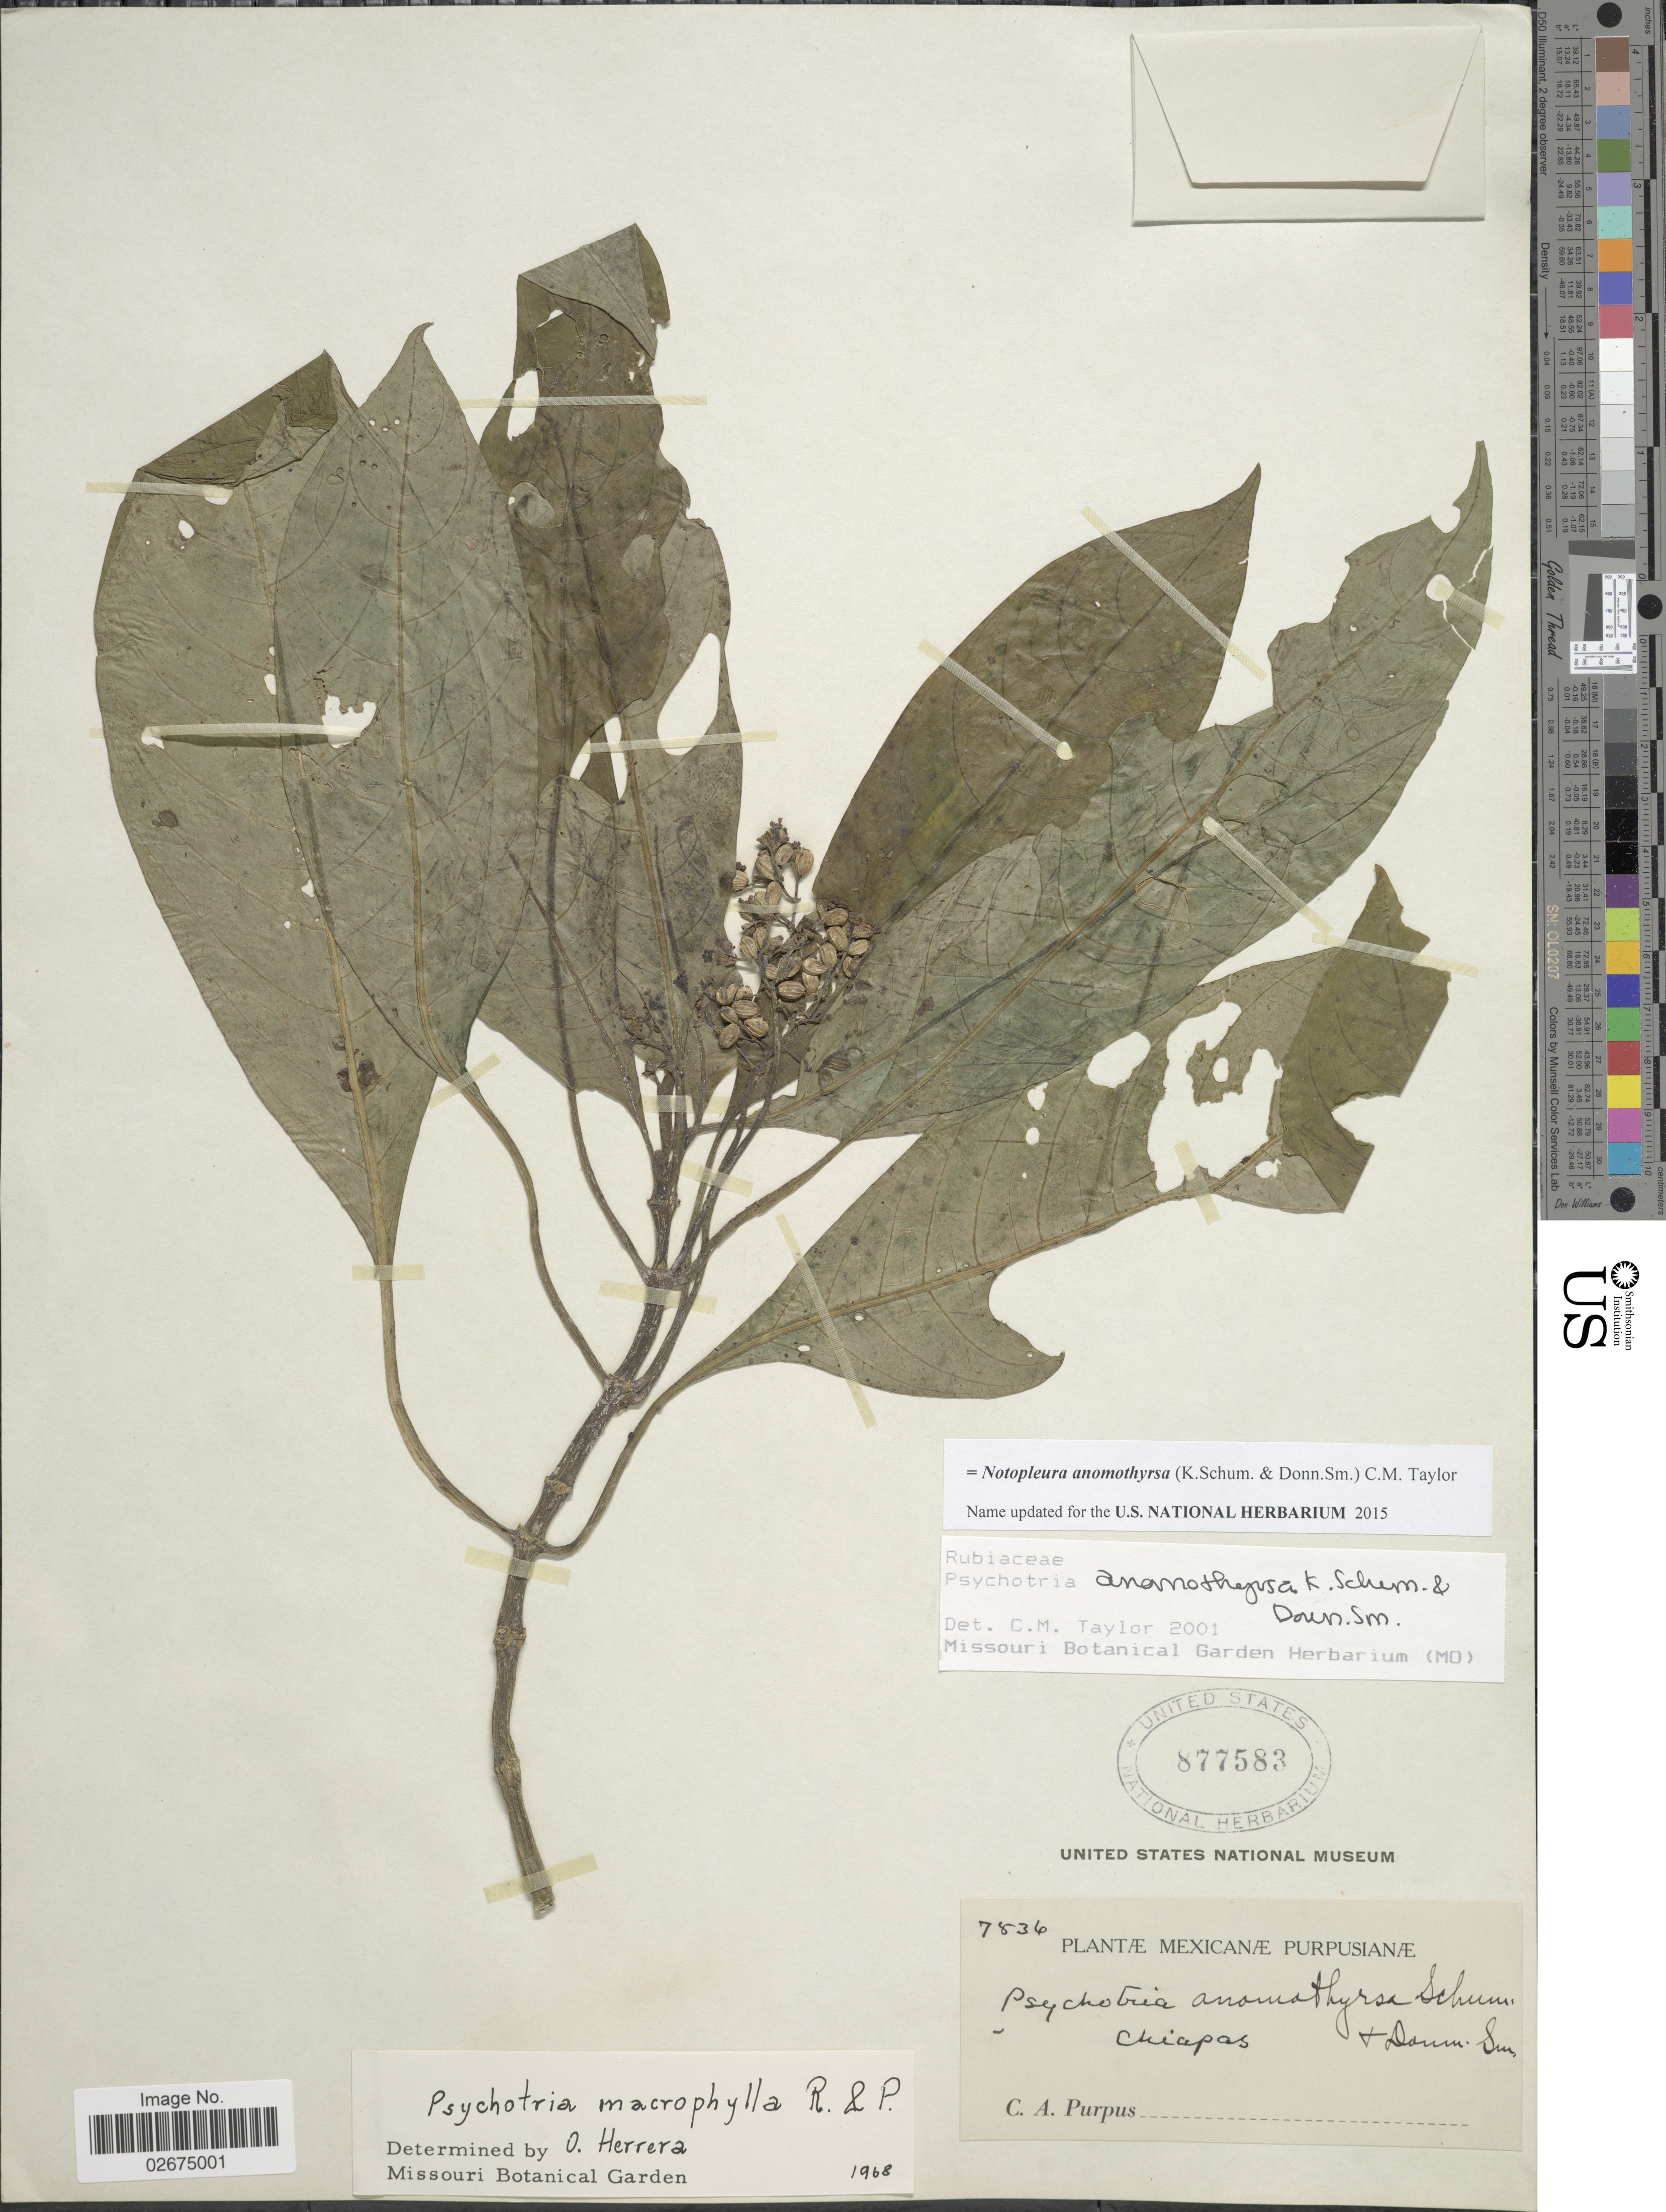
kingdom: Plantae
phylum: Tracheophyta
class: Magnoliopsida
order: Gentianales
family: Rubiaceae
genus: Notopleura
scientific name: Notopleura anomothyrsa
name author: (K. Schum. & Donn. Sm.) C.M. Taylor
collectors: C. A. Purpus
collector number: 7836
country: Mexico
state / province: Chiapas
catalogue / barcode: US 877583